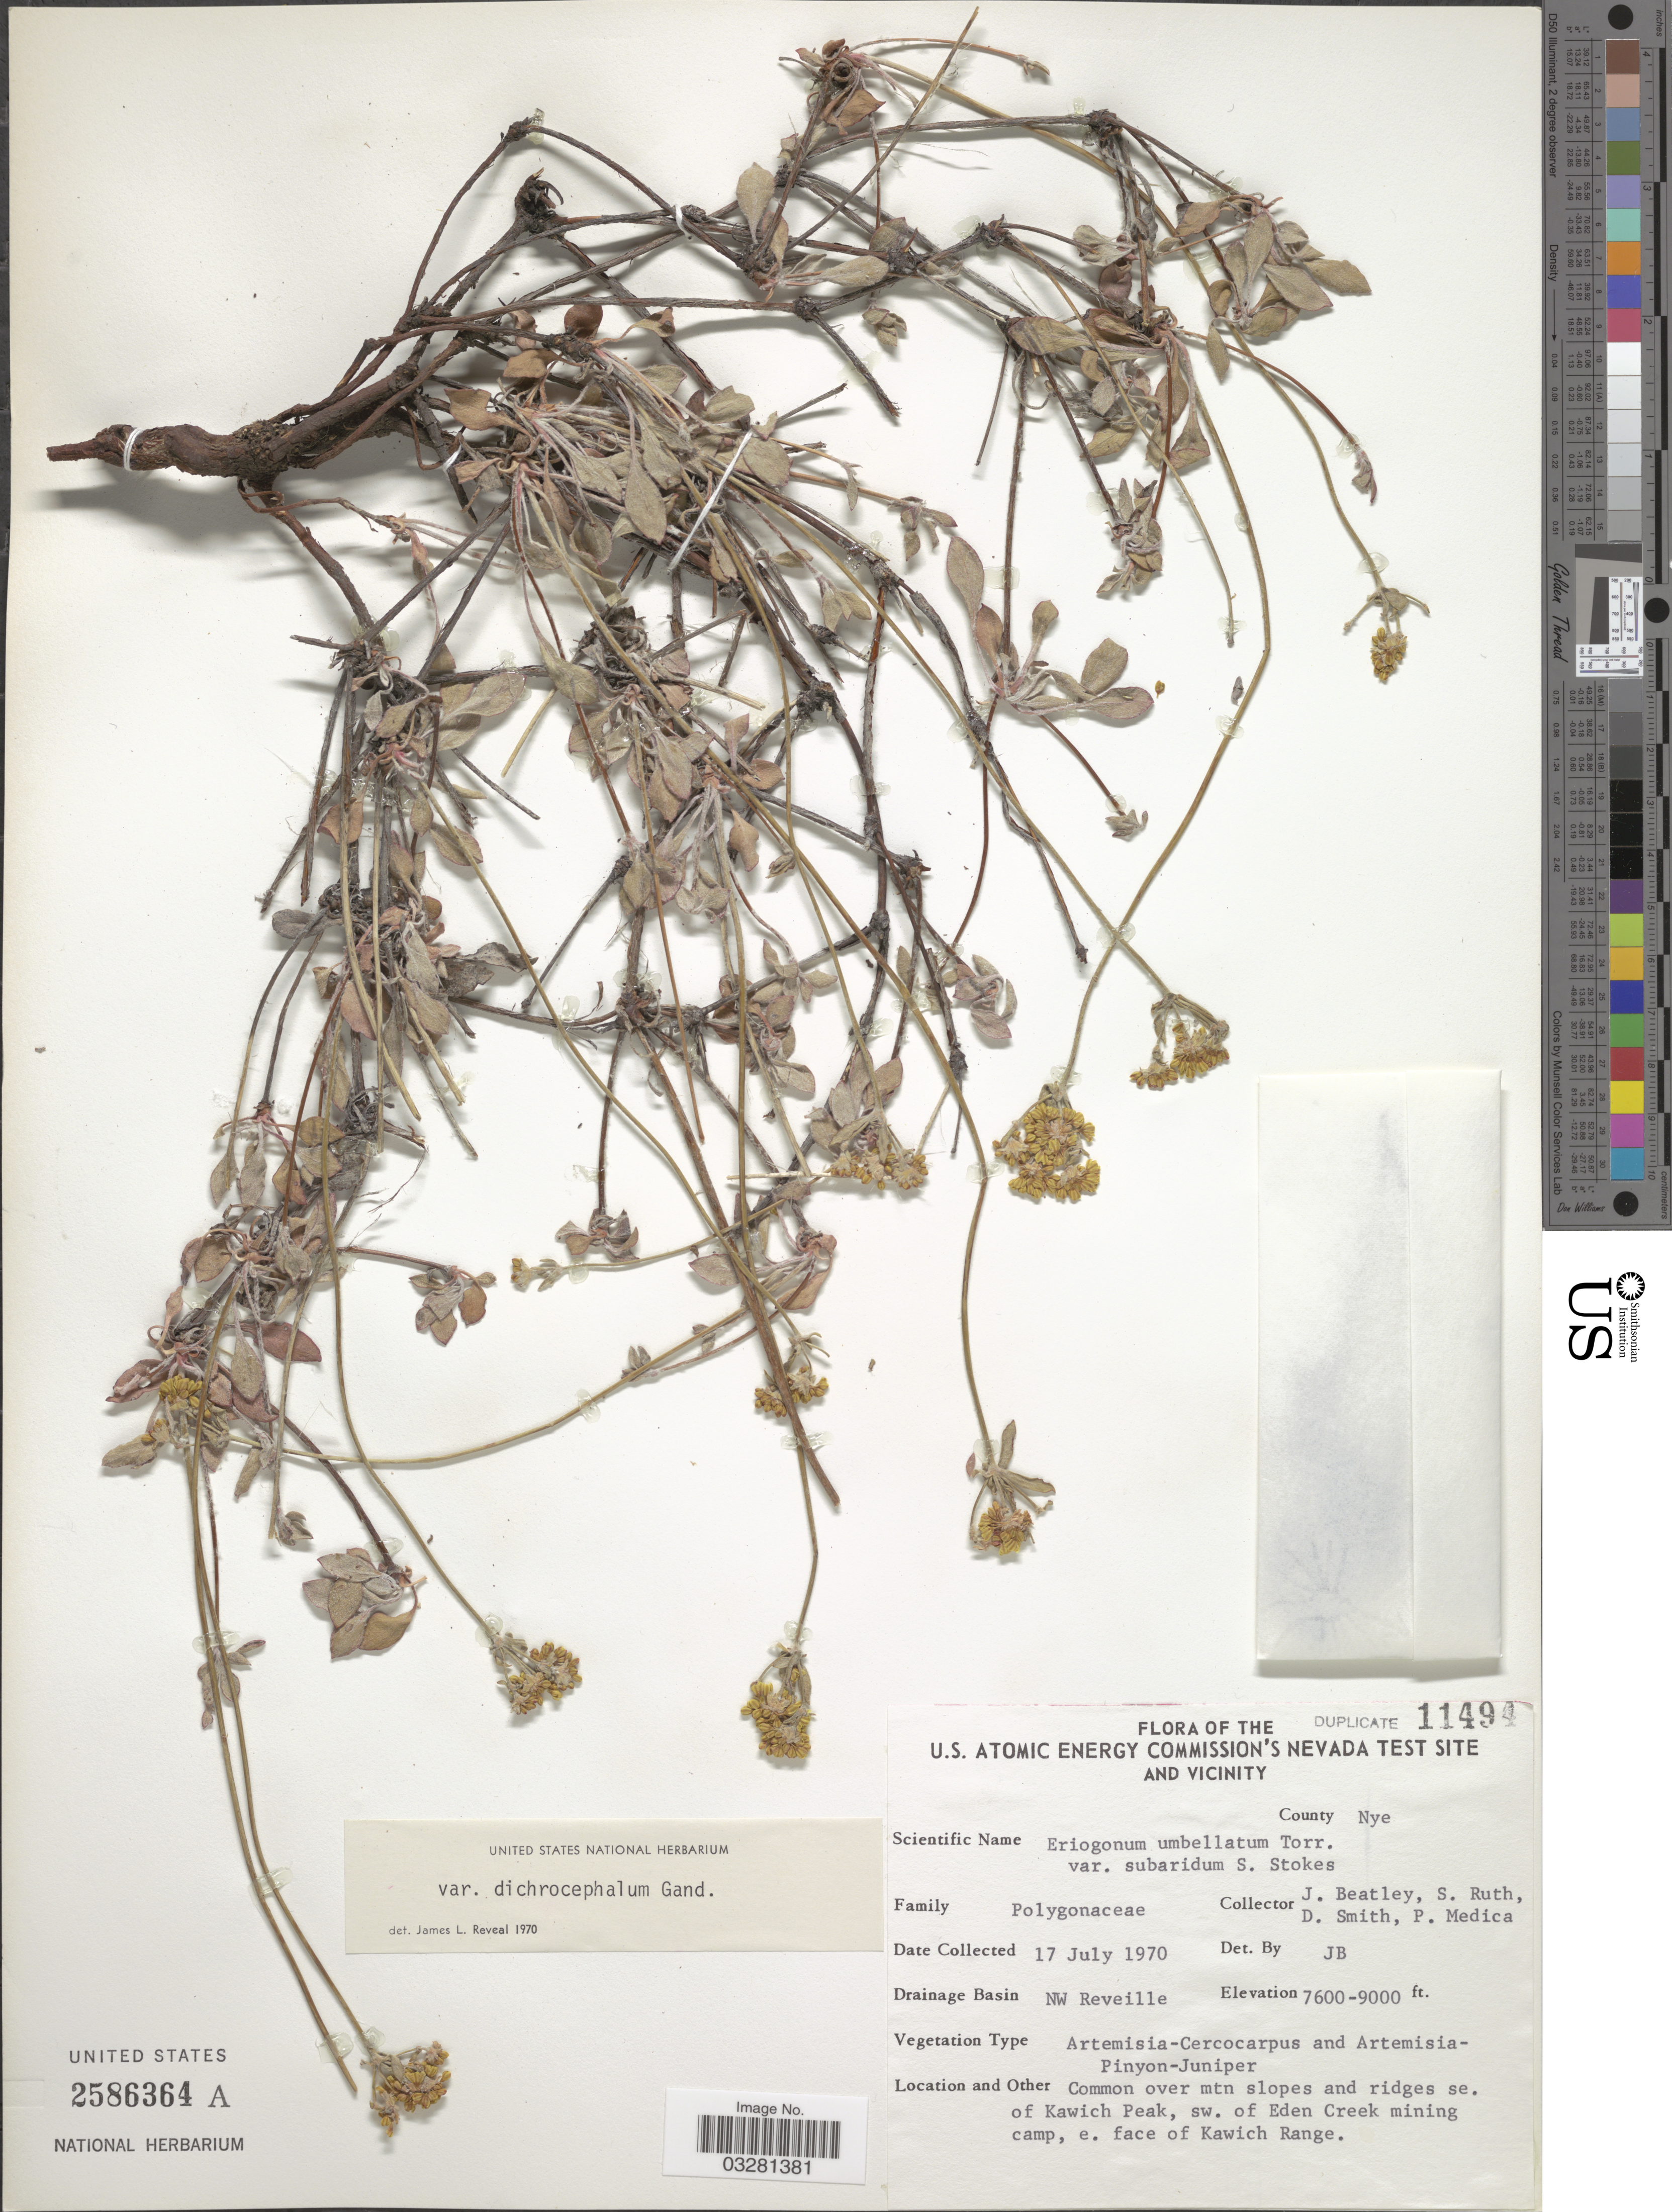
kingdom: Plantae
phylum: Tracheophyta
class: Magnoliopsida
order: Caryophyllales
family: Polygonaceae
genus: Eriogonum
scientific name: Eriogonum umbellatum var. umbellatum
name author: Torr.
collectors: J. C. Beatley, S. Ruth, D. Smith & P. Medica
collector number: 11494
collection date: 1970-07-17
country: United States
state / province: Nevada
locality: U. S. Atomic Energy Commission's Nevada Test Site and Vicinity. County Nye. Drainage Basin NW Reveille. Se. of Kawich Peak, sw. of Eden Creek mining camp, e. face of Kawich Range.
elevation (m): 2316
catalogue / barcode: US 2586364A